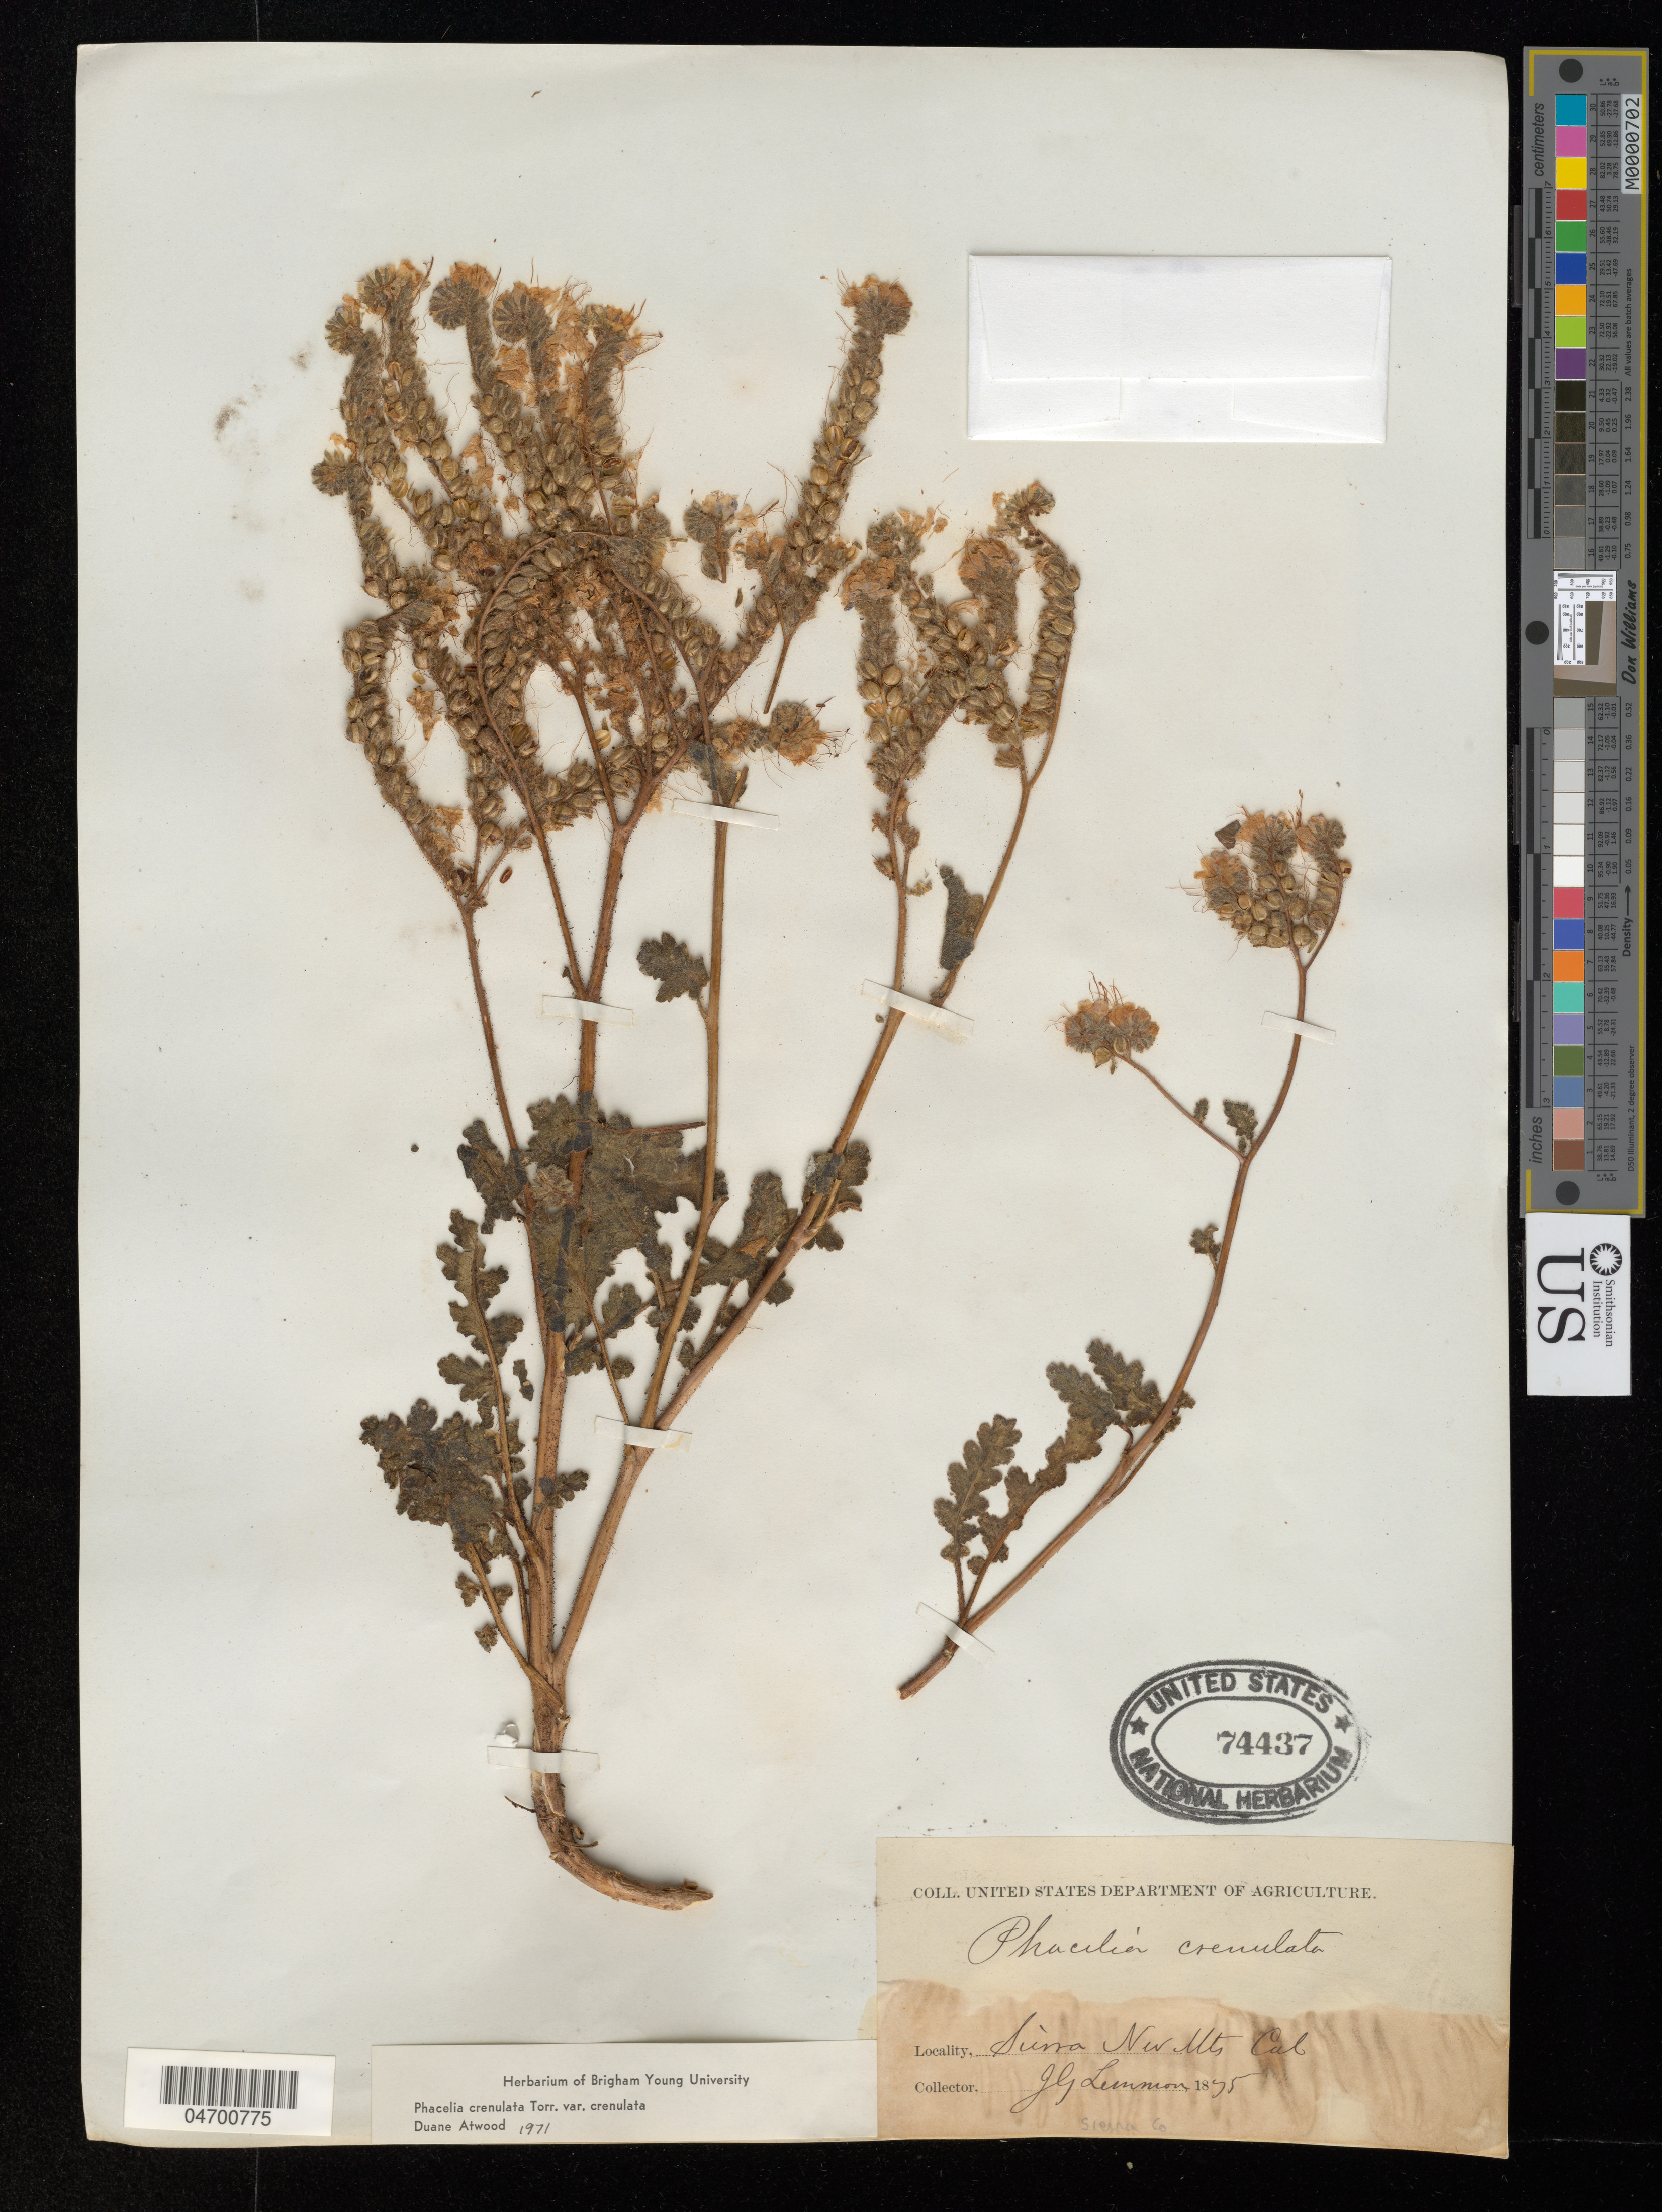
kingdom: Plantae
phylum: Tracheophyta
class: Magnoliopsida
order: Boraginales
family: Hydrophyllaceae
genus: Phacelia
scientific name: Phacelia crenulata var. crenulata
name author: Torr. ex S. Watson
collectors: J. G. Lemmon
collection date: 1875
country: United States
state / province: California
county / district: Sierra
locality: Sierra Nev Mts. Sierra Co.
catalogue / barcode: US 74437